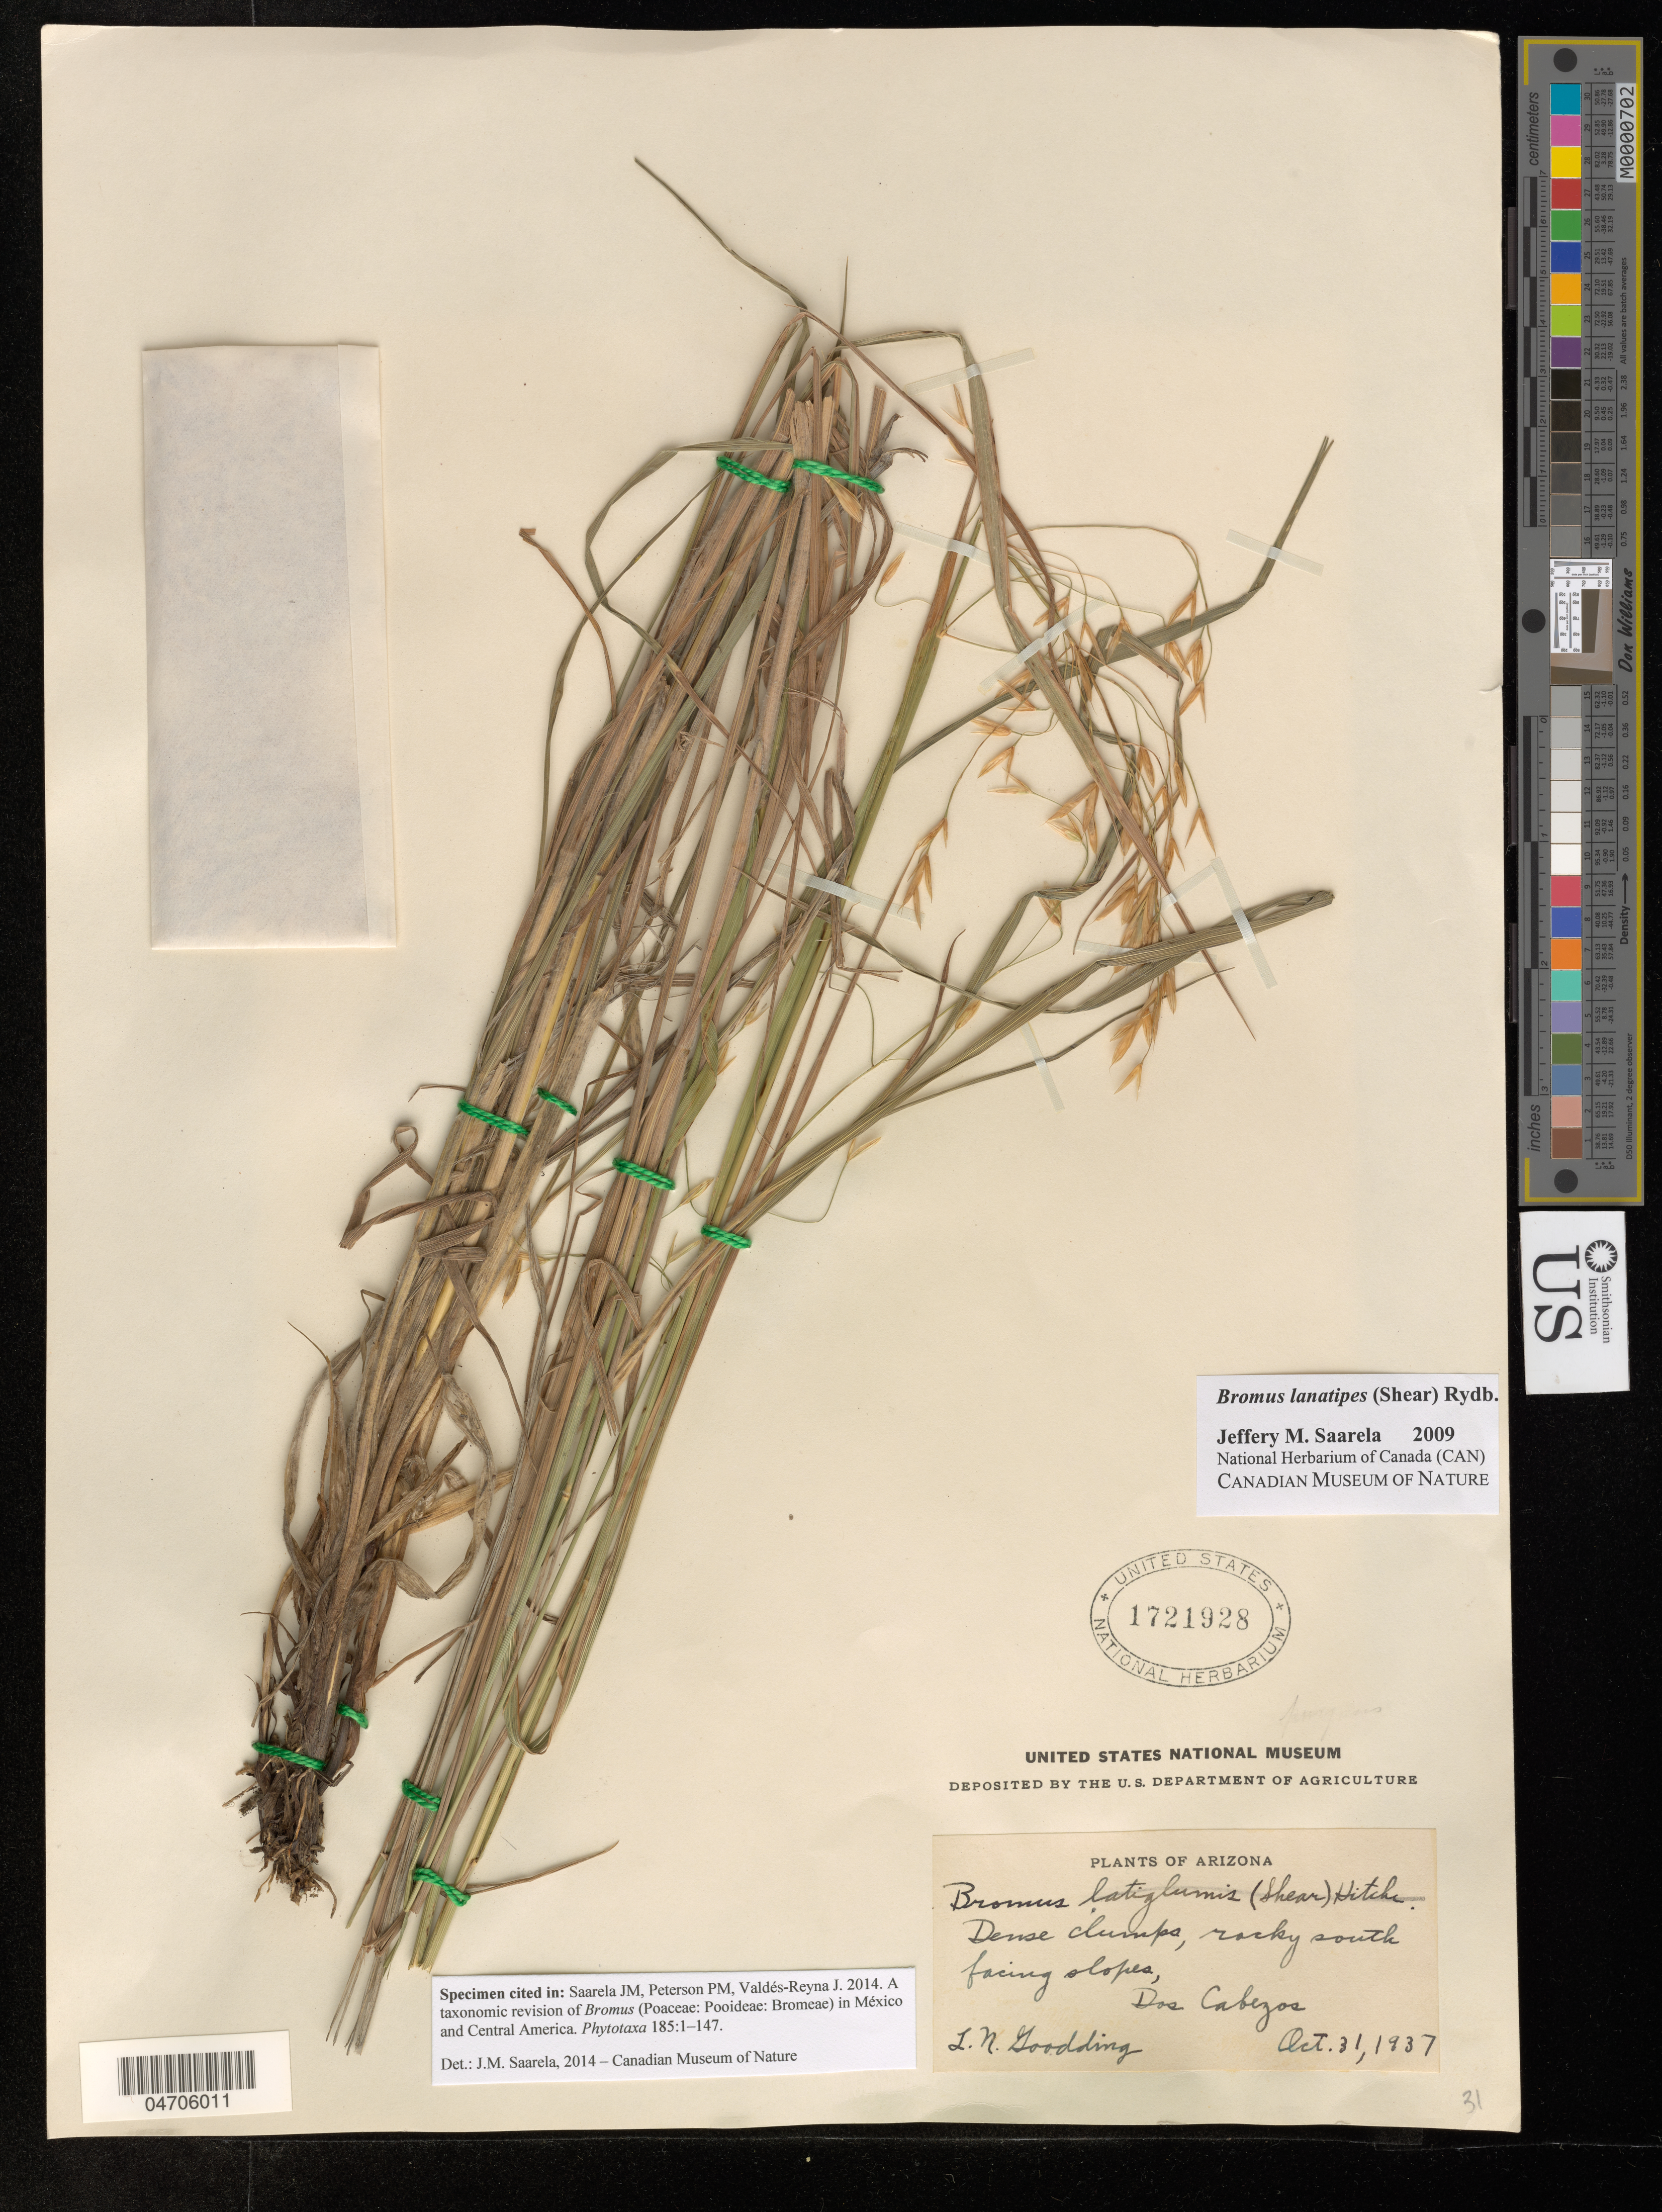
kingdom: Plantae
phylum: Tracheophyta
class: Liliopsida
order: Poales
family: Poaceae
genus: Bromus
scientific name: Bromus lanatipes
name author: (Shear) Rydb.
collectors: L. N. Goodding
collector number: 31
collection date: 1937-10-31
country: United States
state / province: Arizona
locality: Rocky south facing slopes, Dos Cabezos.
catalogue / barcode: US 1721928